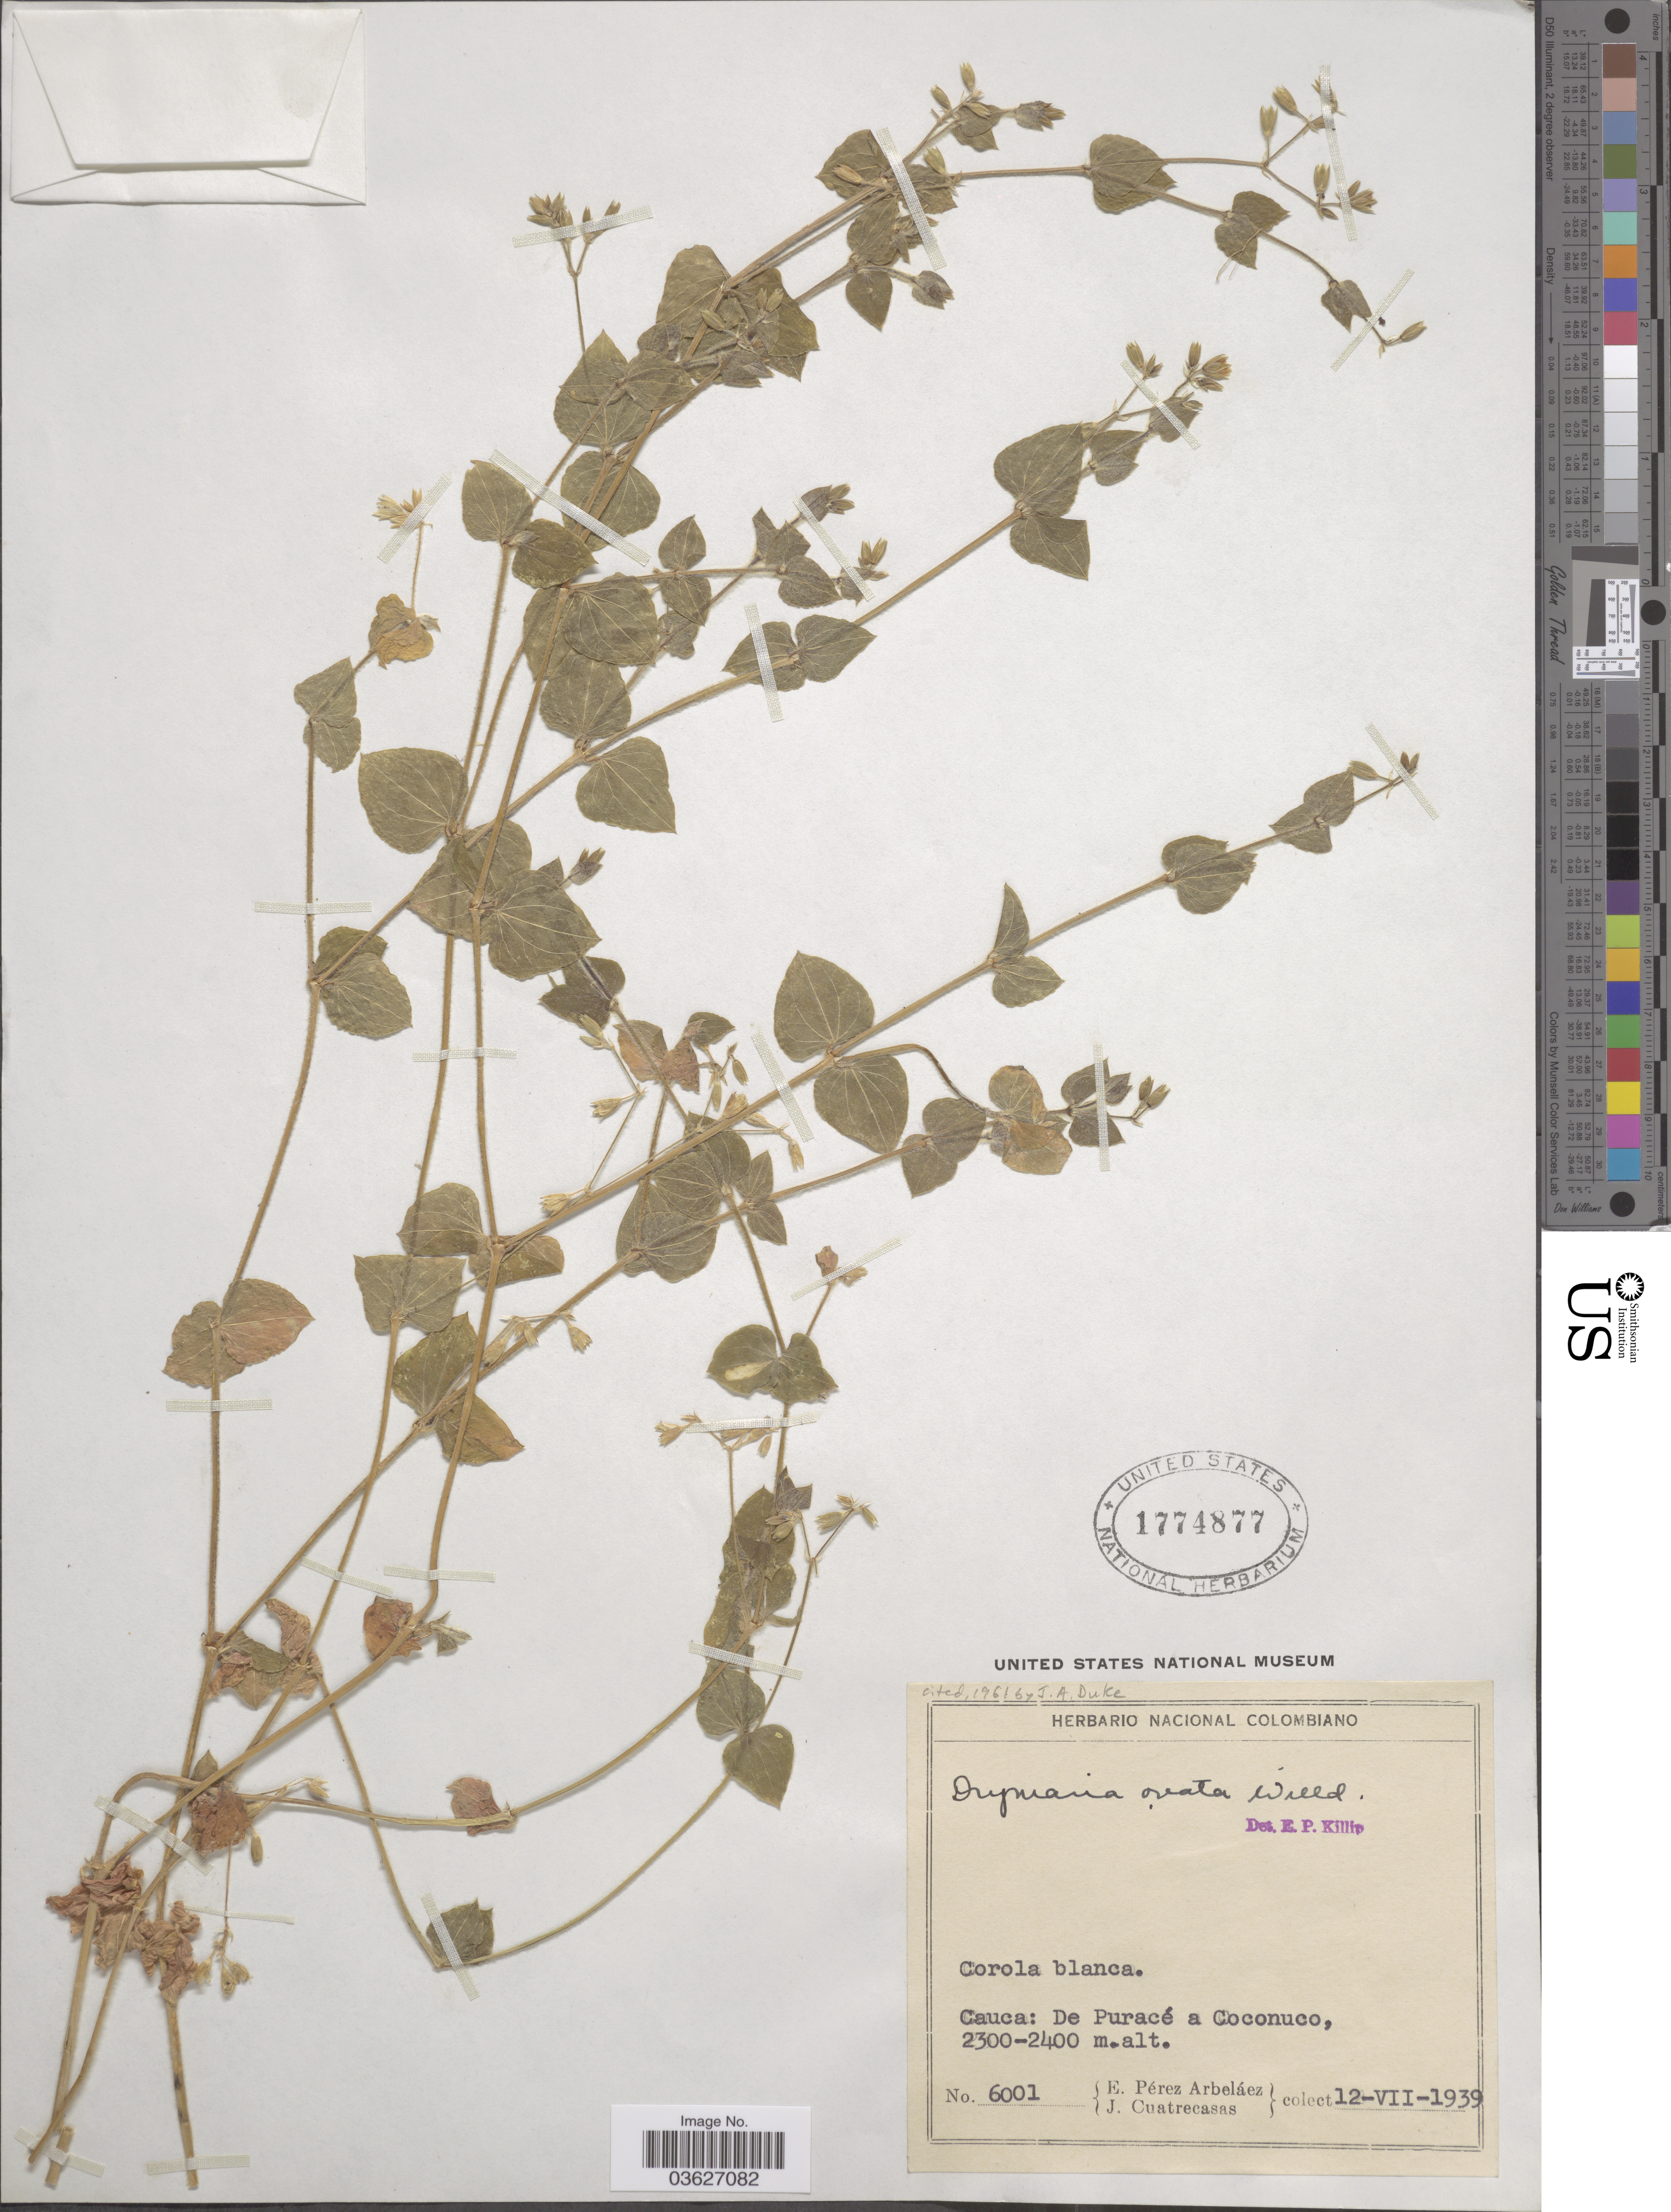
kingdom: Plantae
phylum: Tracheophyta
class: Magnoliopsida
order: Caryophyllales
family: Caryophyllaceae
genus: Drymaria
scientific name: Drymaria ovata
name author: Humb. & Bonpl. ex Schult.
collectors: E. Pérez Arbeláez & J. Cuatrecasas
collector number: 6001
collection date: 1939-07-12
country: Colombia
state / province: Cauca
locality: De Puracé a Coconuco.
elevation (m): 2300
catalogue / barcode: US 1774877